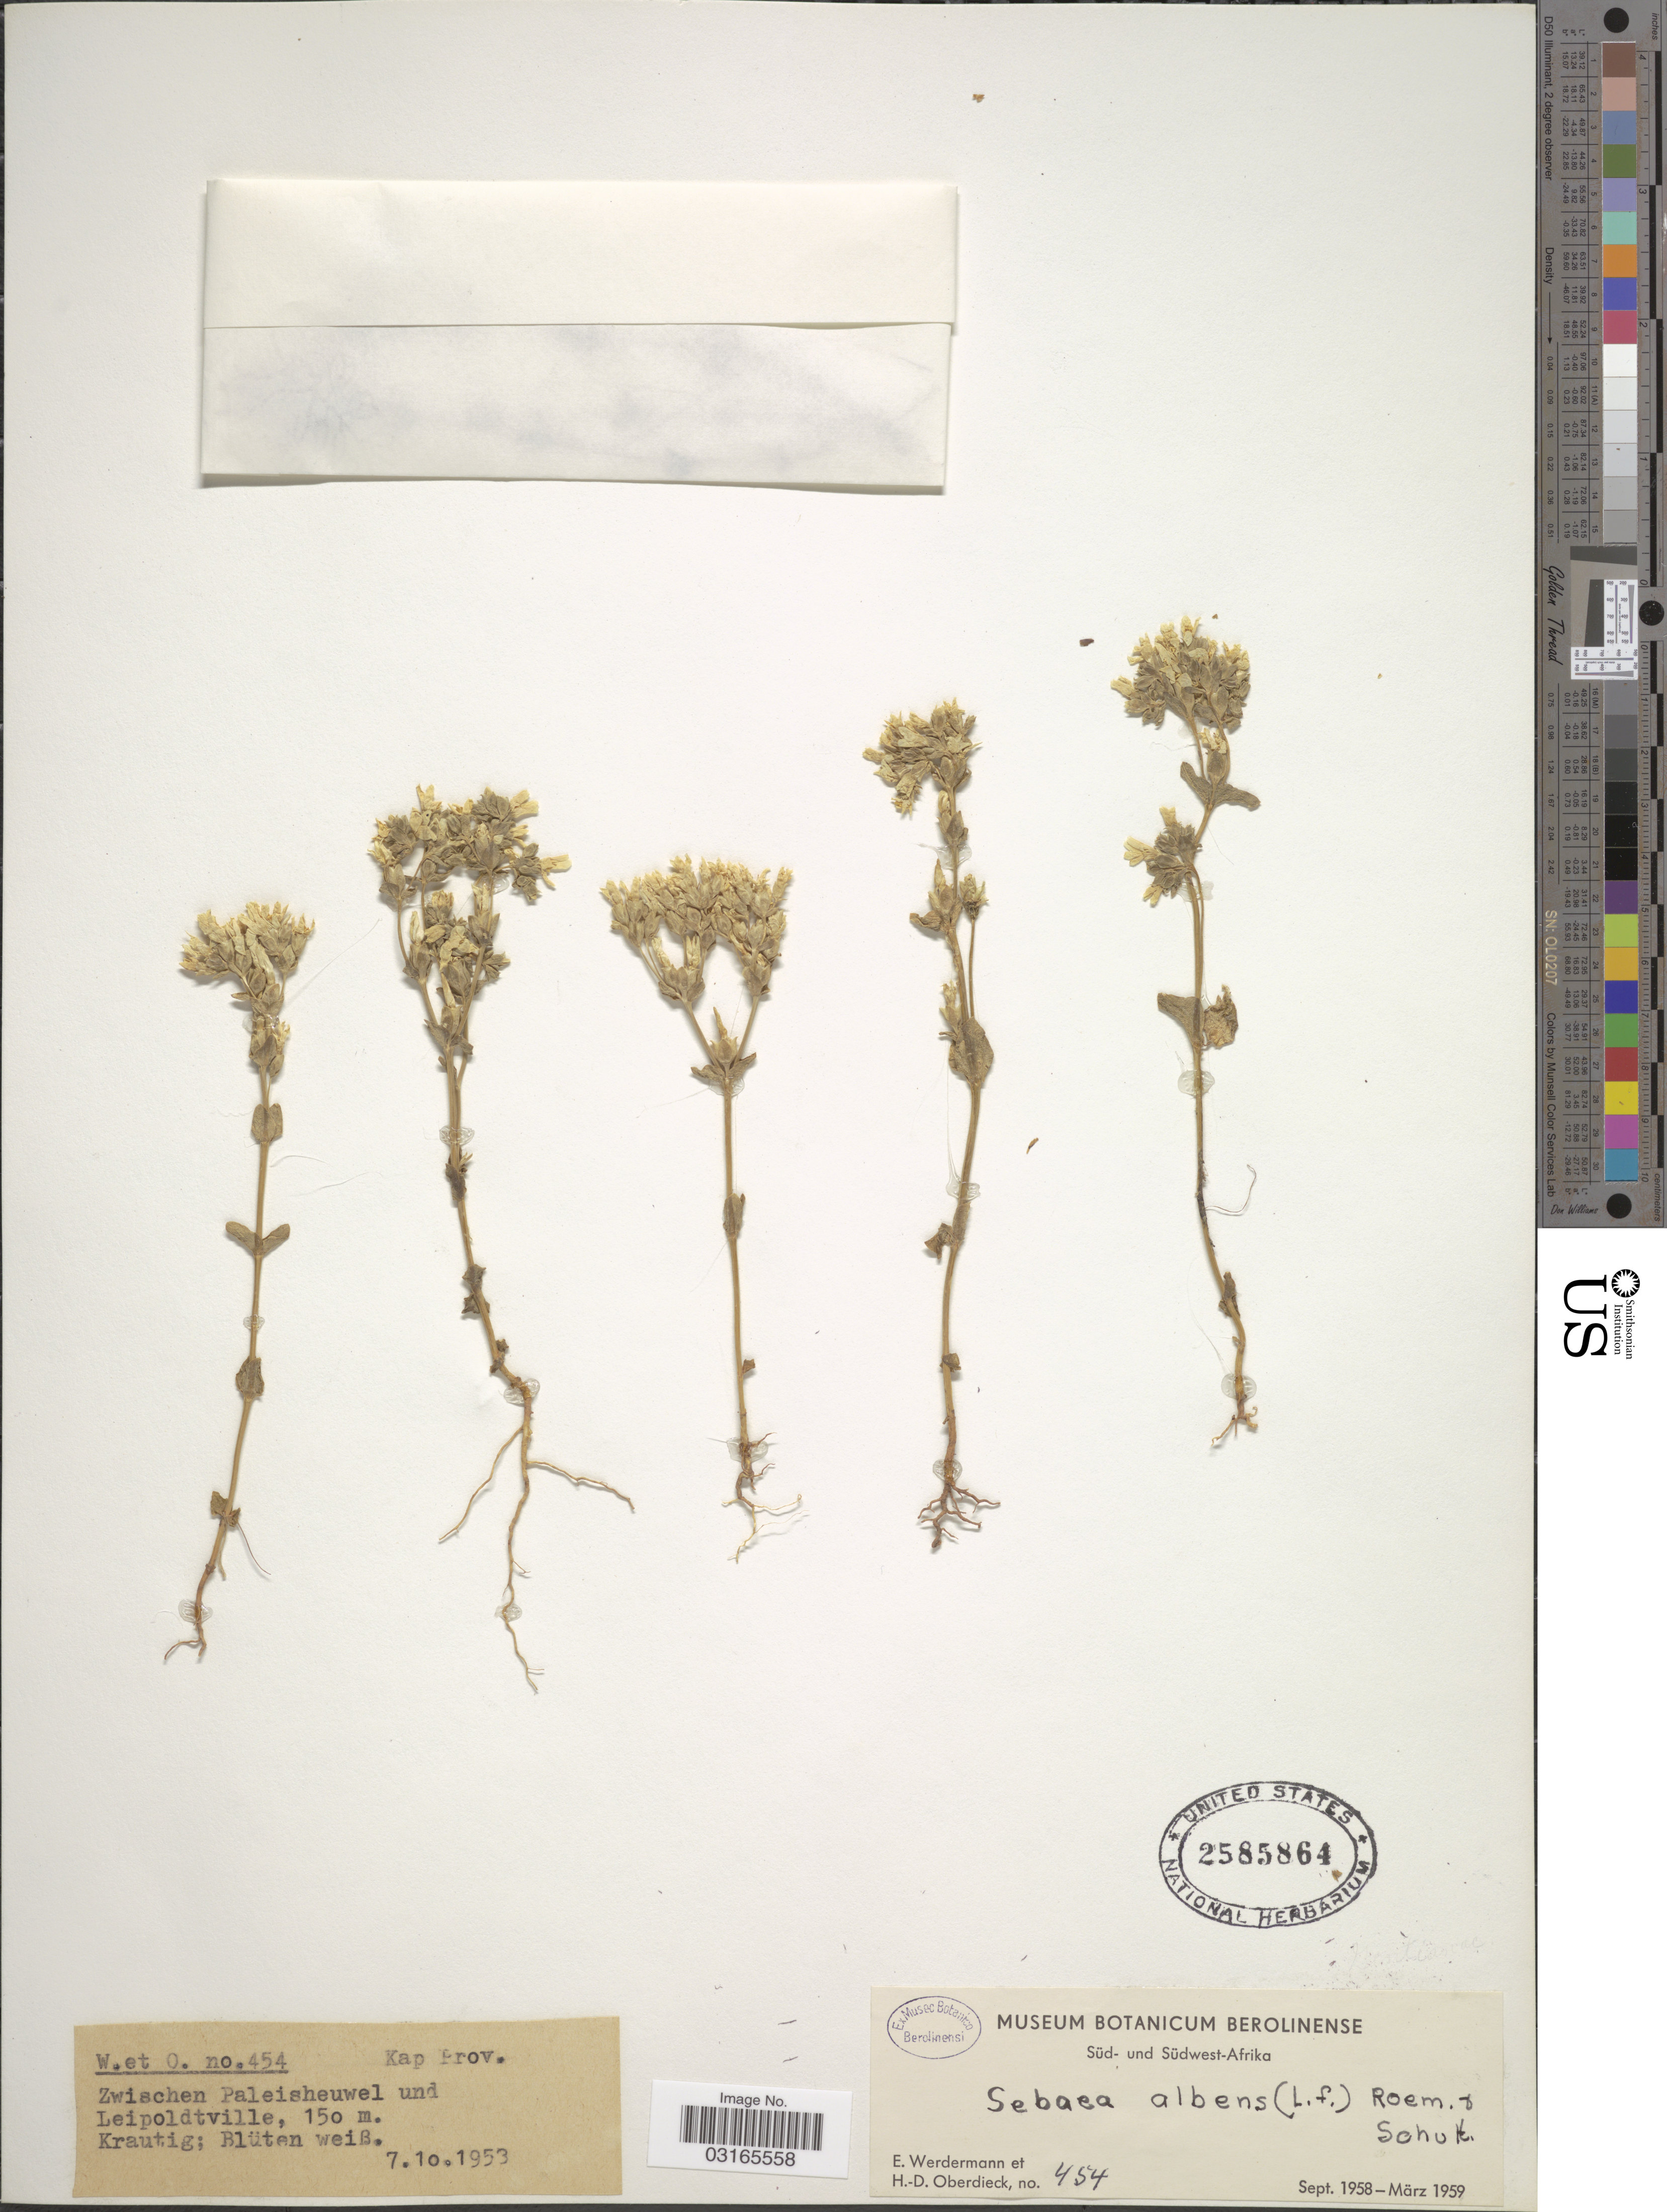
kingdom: Plantae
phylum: Tracheophyta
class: Magnoliopsida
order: Gentianales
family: Gentianaceae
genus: Sebaea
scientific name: Sebaea albens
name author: (L. f.) Roem. & Schult.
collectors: E. Werdermann & H. Oberdieck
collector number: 454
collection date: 1953-10-07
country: South Africa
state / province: Western Cape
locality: Kap Prov. Zwischen Paleisheuwel und Leipoldtville. Krautig; Blüten weiß.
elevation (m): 150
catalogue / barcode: US 2585864